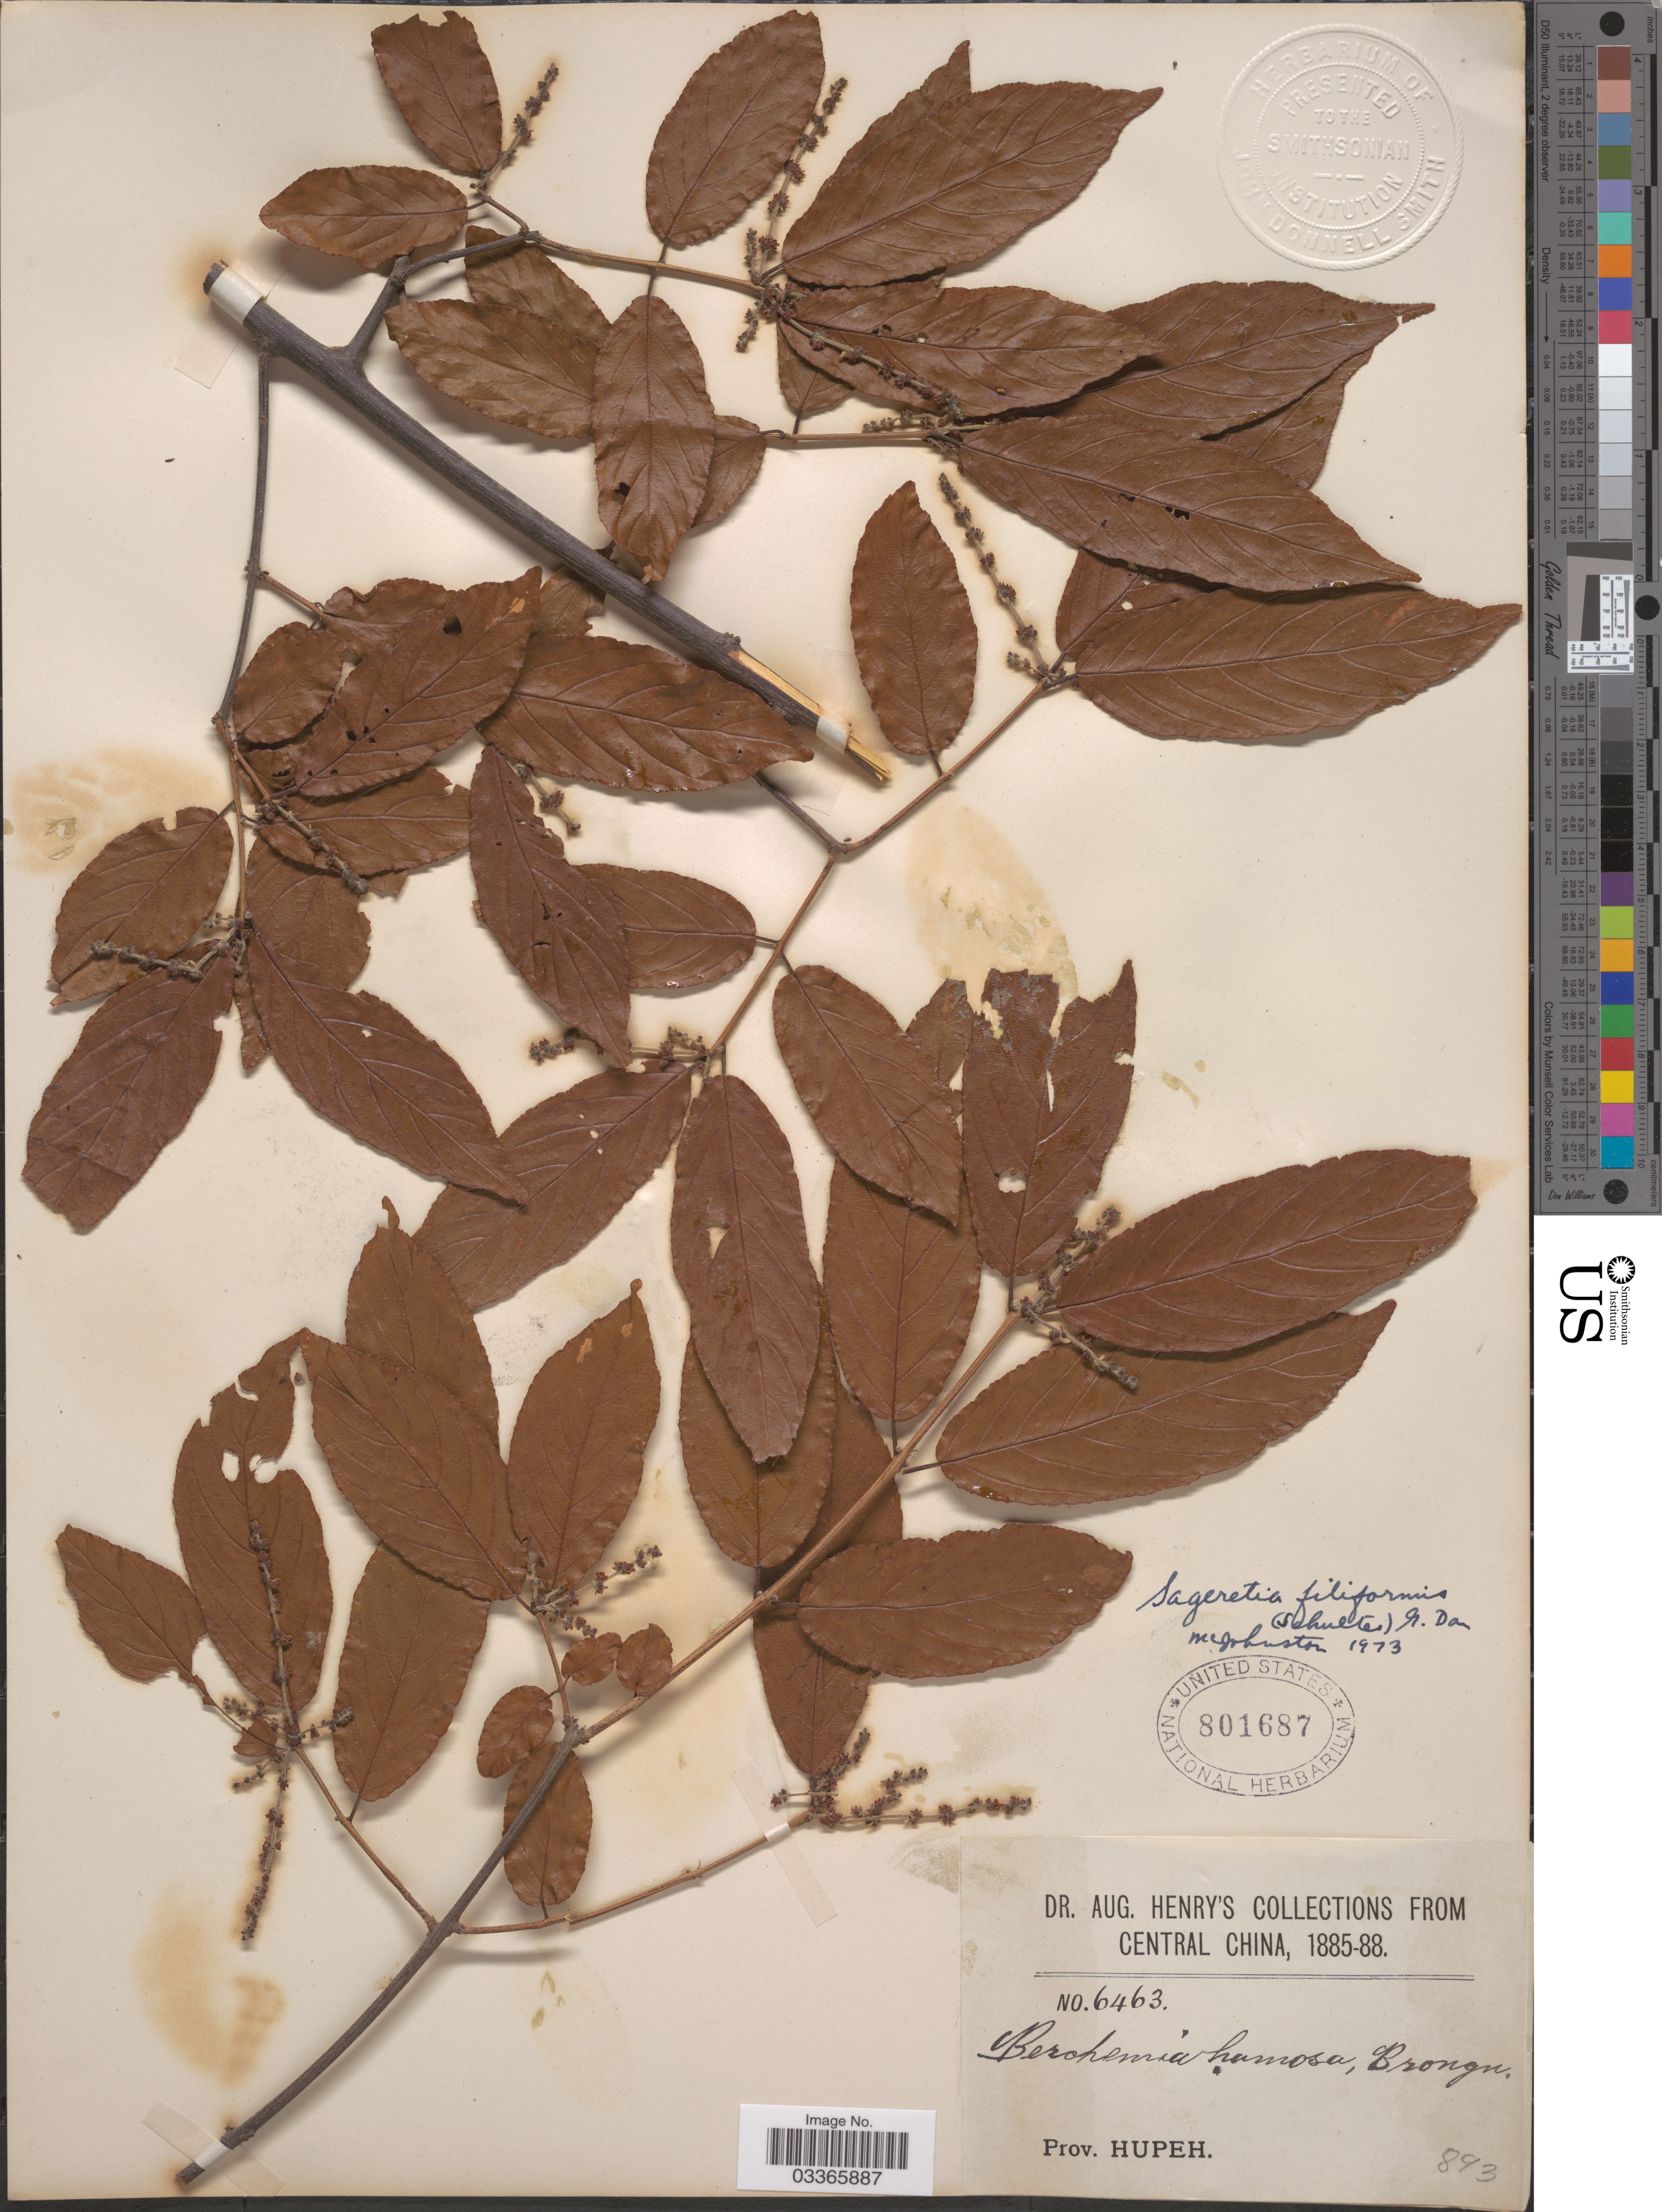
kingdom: Plantae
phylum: Tracheophyta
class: Magnoliopsida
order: Rosales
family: Rhamnaceae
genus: Sageretia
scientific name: Sageretia filiformis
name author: (Roth) G. Don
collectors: A. Henry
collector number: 6463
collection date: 1885/1888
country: China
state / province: Hubei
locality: Central China. Prov. Hupeh.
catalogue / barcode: US 801687